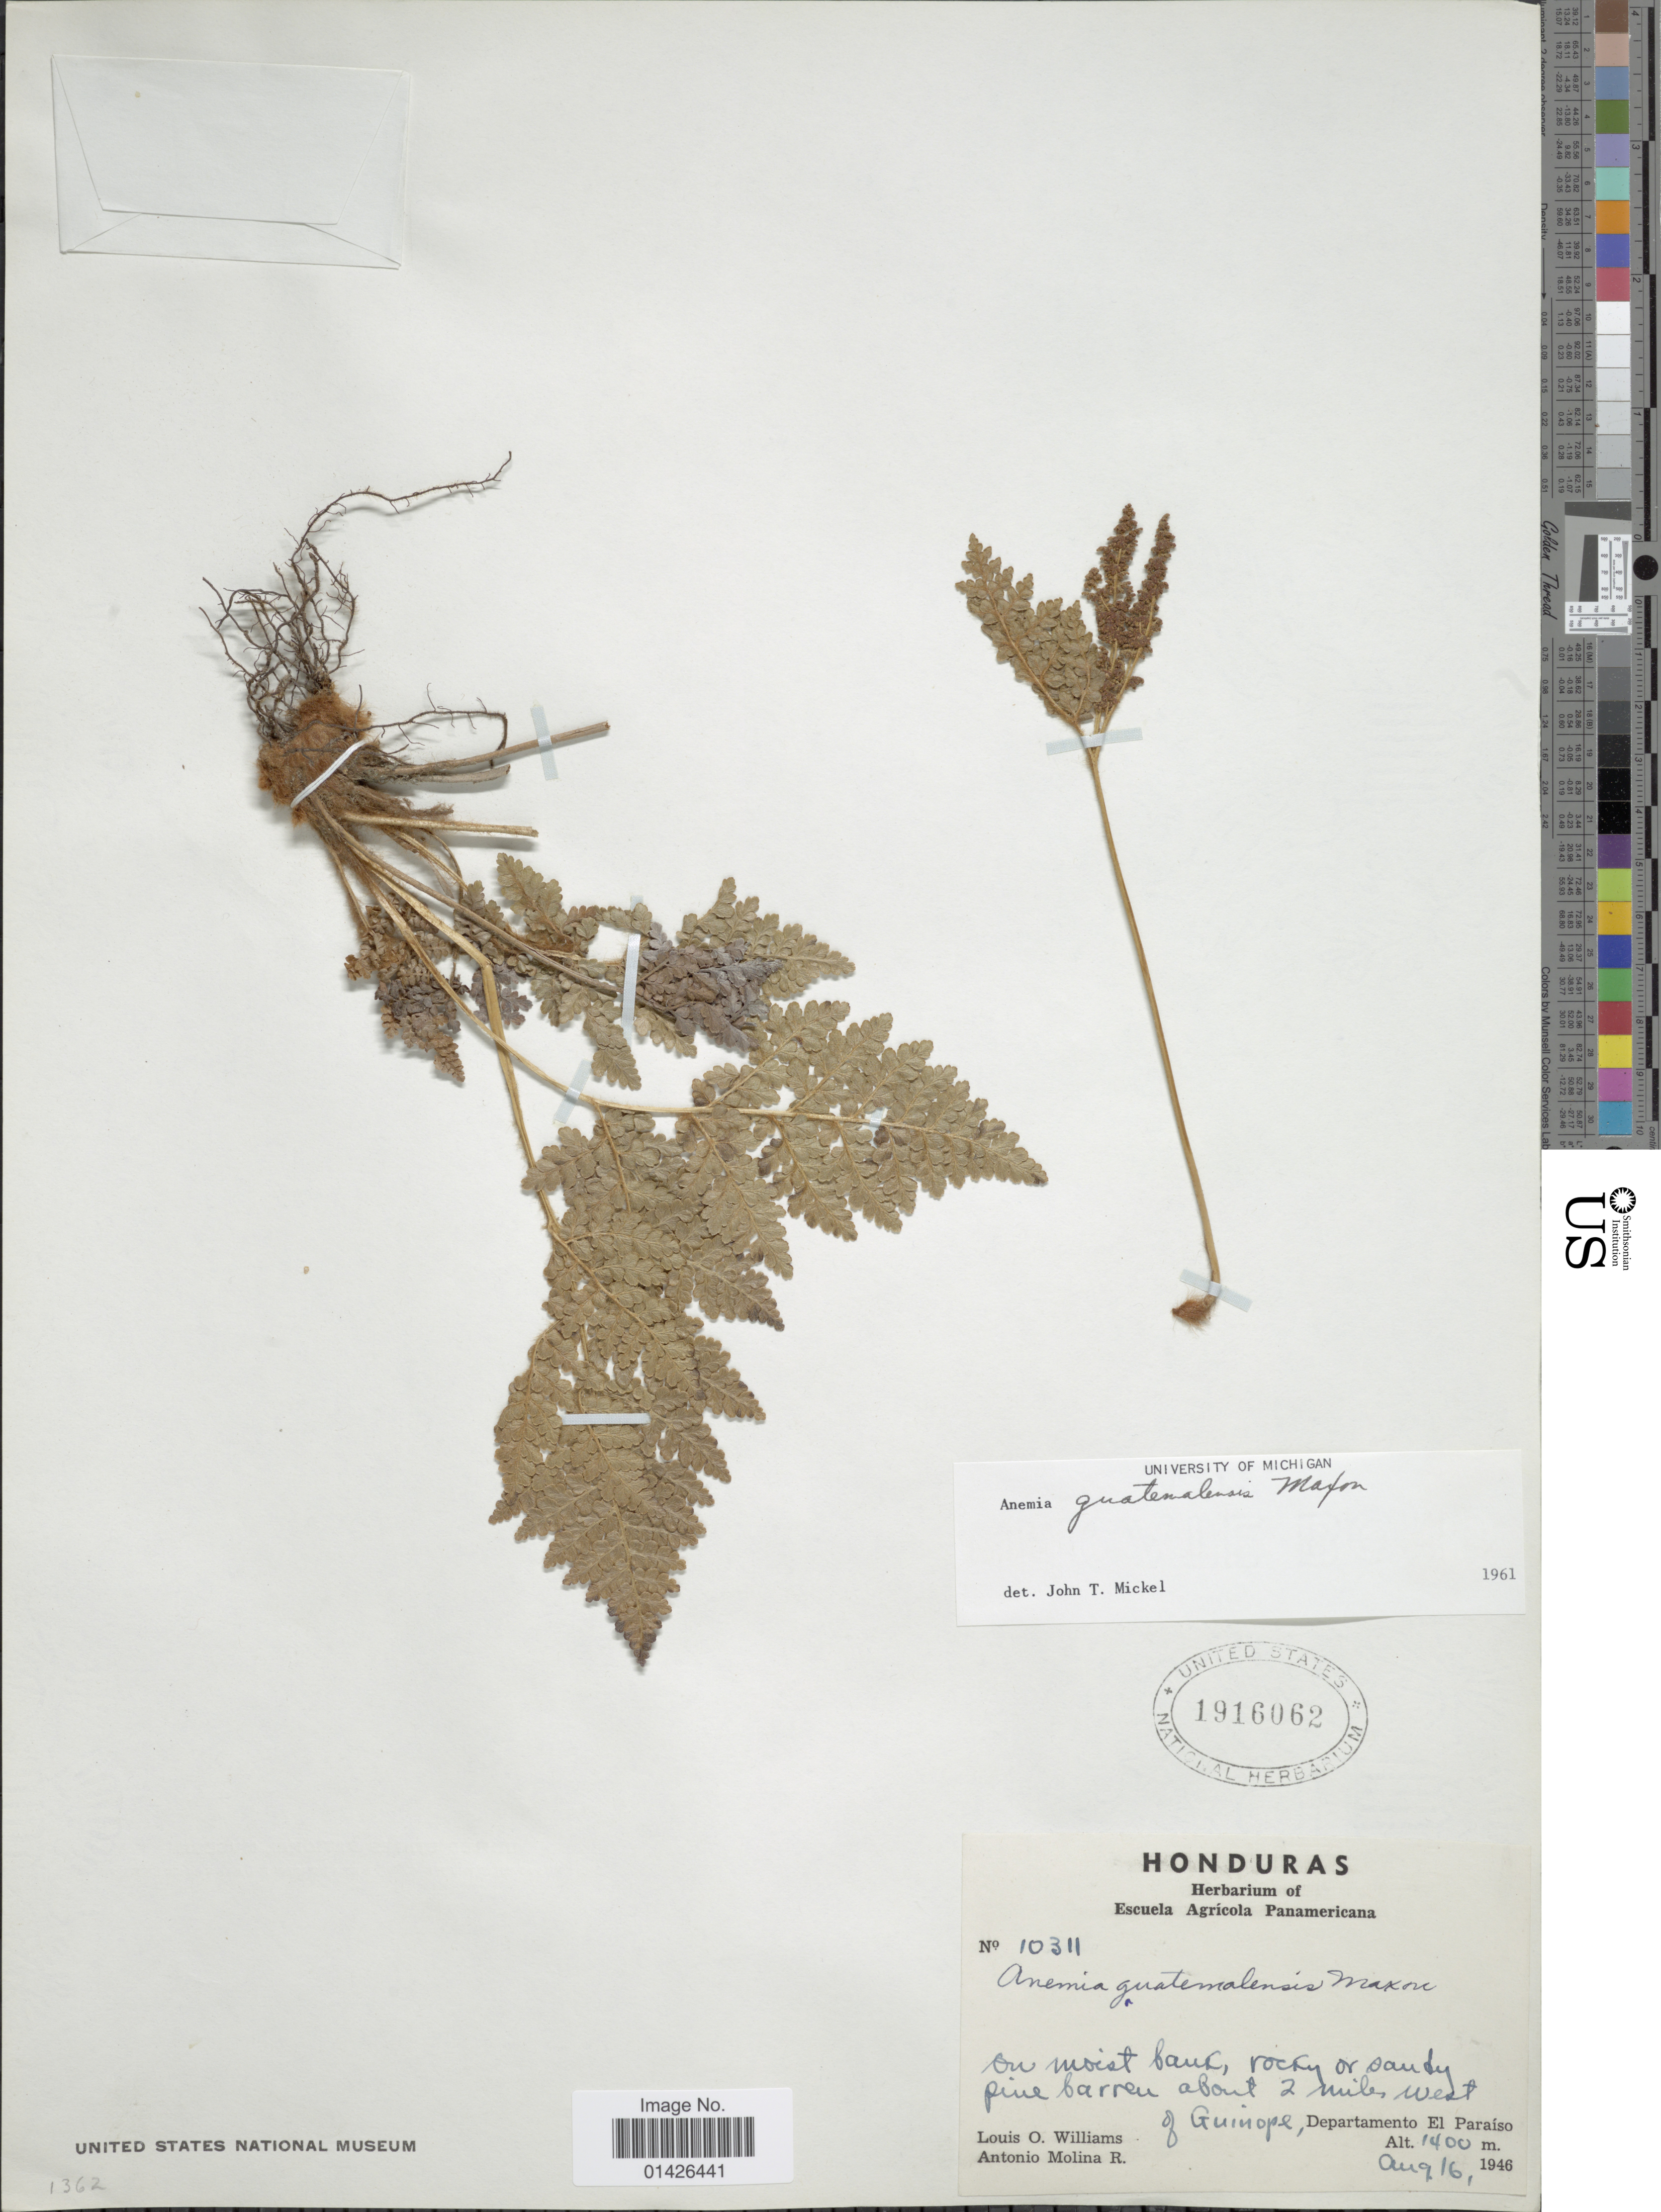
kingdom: Plantae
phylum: Tracheophyta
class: Polypodiopsida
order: Schizaeales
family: Anemiaceae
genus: Anemia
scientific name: Anemia guatemalensis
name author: Maxon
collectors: L. O. Williams & A. Molina R.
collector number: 10311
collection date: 1946-08-16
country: Honduras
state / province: El Paraíso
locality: About 2 miles west of Guinope, Department El Paraiso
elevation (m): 1400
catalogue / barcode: US 1916062